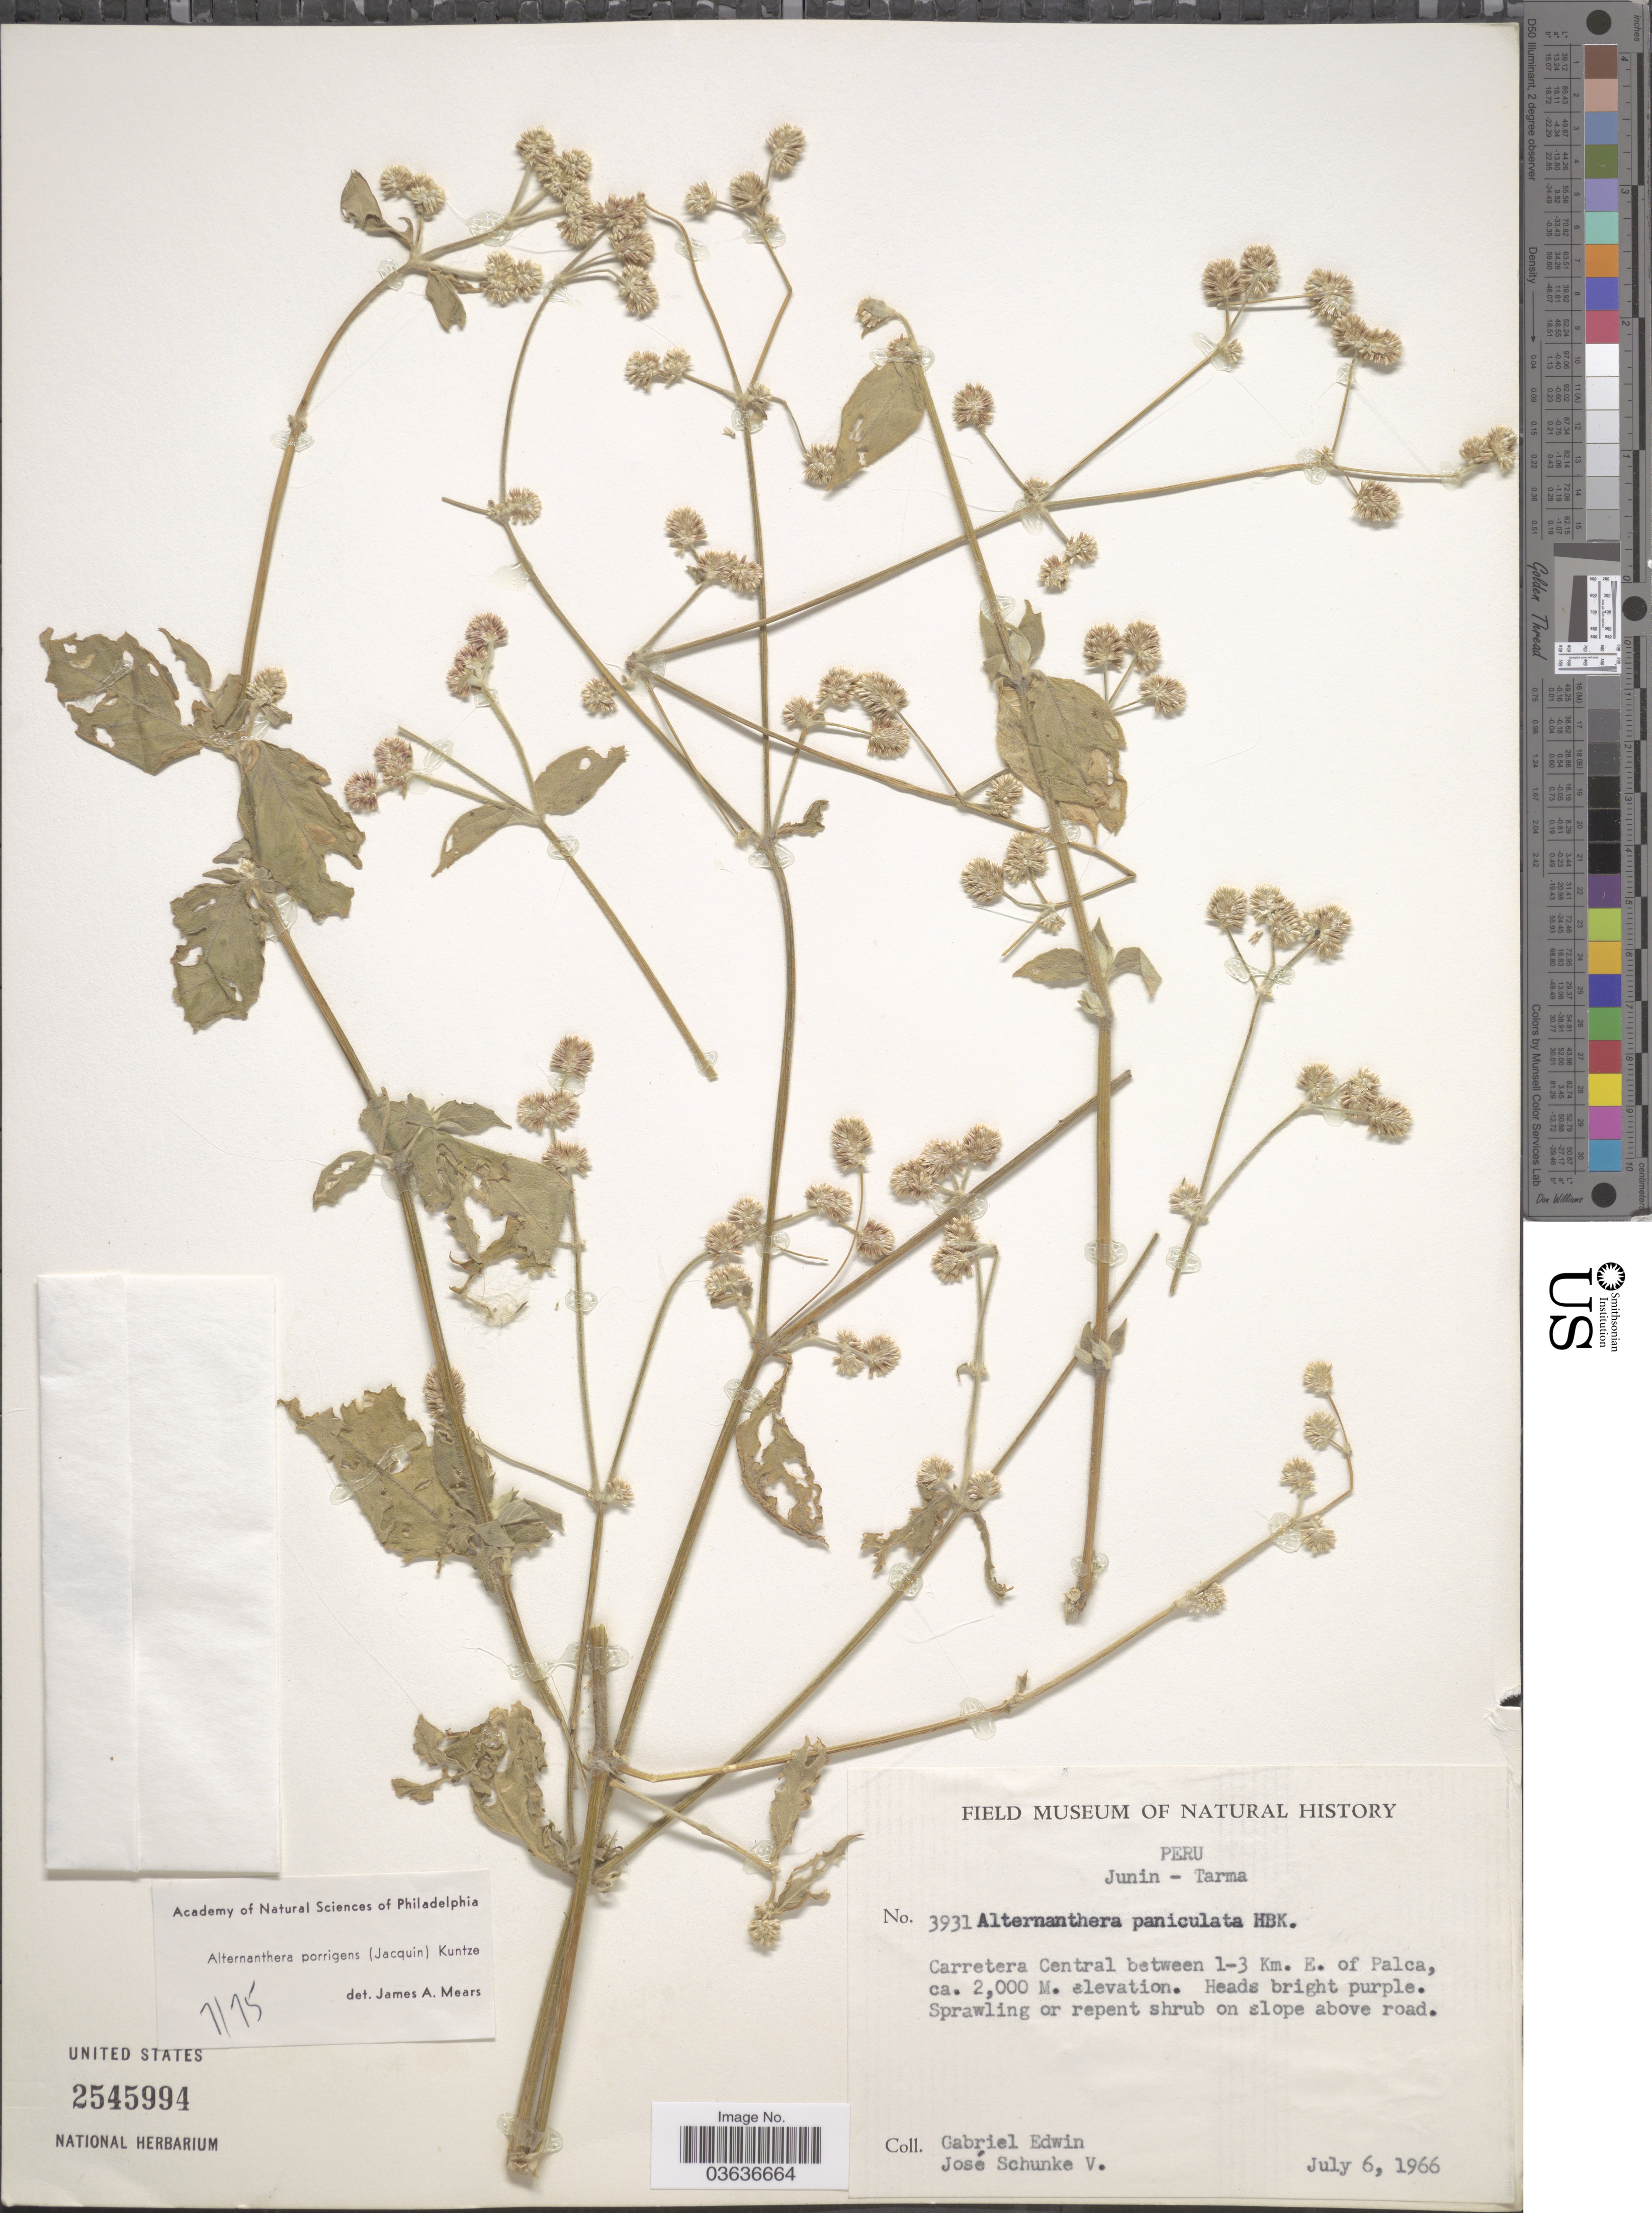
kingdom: Plantae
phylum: Tracheophyta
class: Magnoliopsida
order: Caryophyllales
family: Amaranthaceae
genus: Alternanthera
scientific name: Alternanthera porrigens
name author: (Jacq.) Kuntze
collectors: G. Edwin & J. Schunke Vigo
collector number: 3931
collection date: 1966-07-06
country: Peru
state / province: Junín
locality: Junin-Tarma. Carretera Central between 1-3 Km. E. of Palca.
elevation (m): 2000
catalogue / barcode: US 2545994